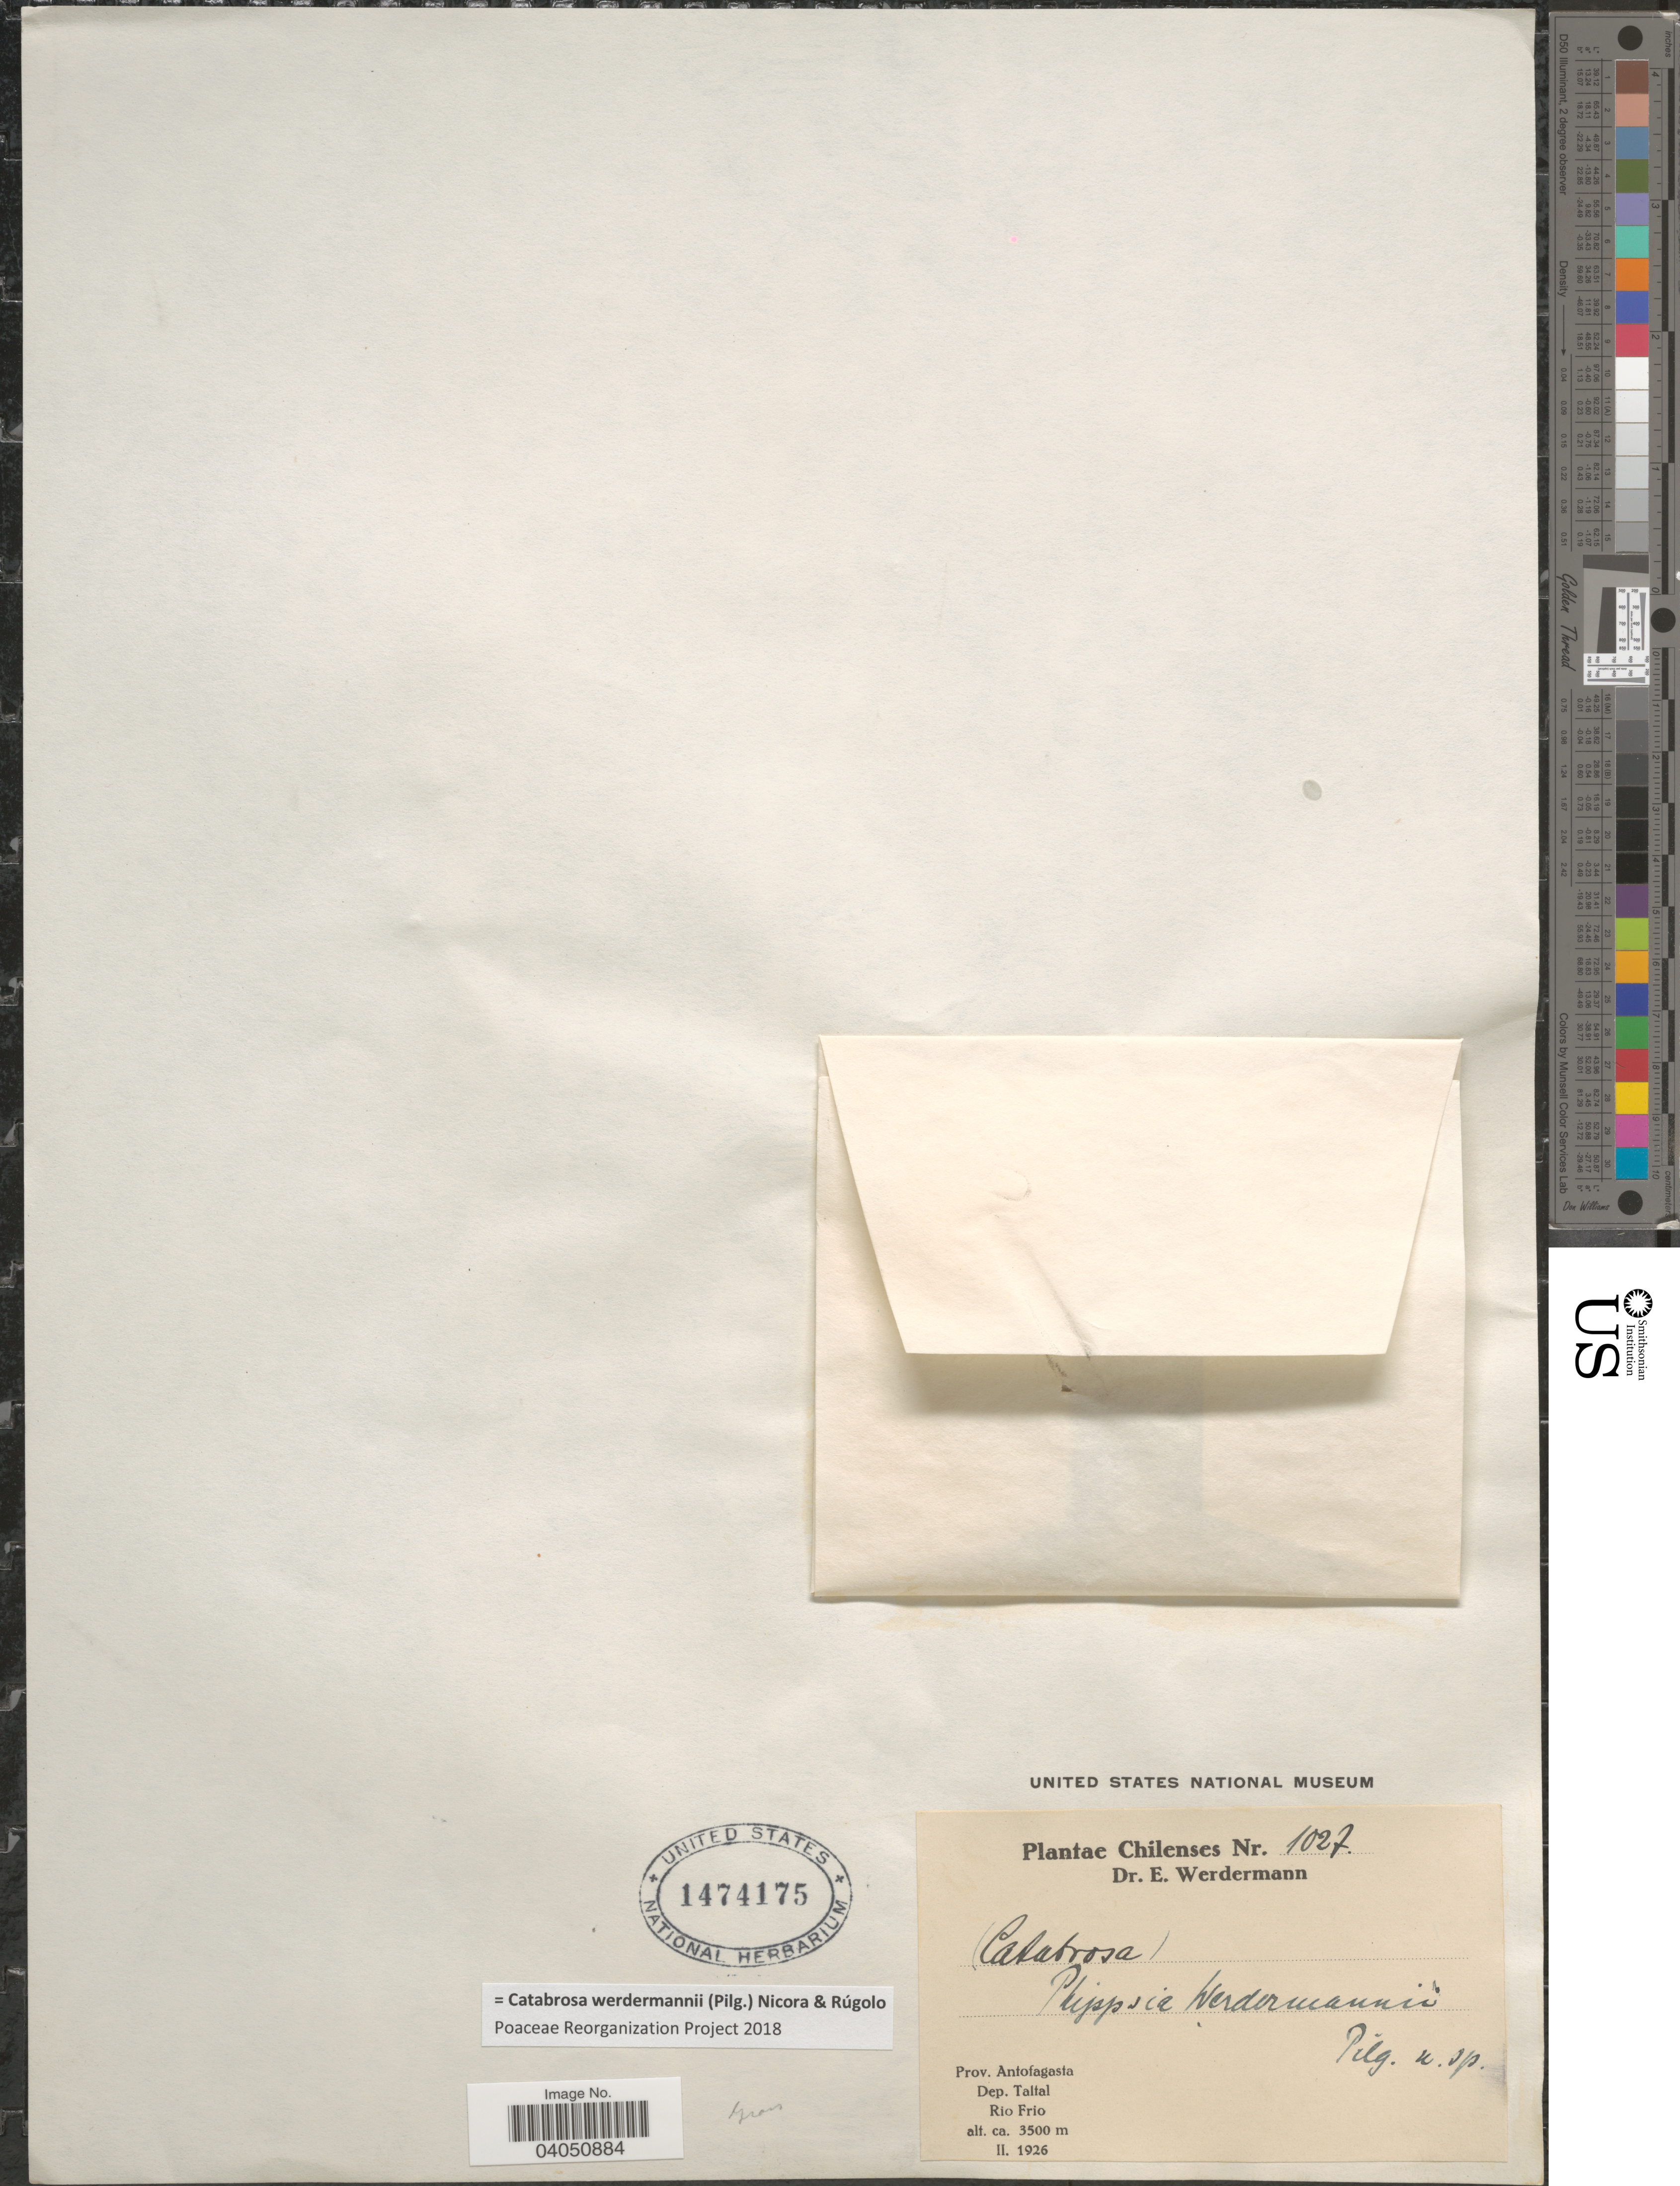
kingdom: Plantae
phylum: Tracheophyta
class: Liliopsida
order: Poales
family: Poaceae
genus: Catabrosa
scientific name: Catabrosa werdermannii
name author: (Pilg.) Nicora & Rúgolo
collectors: E. Werdermann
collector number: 1027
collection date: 1926-02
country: Chile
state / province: Antofagasta (II)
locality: Dep. Taltal. Rio Frio.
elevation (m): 3500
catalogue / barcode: US 1474175